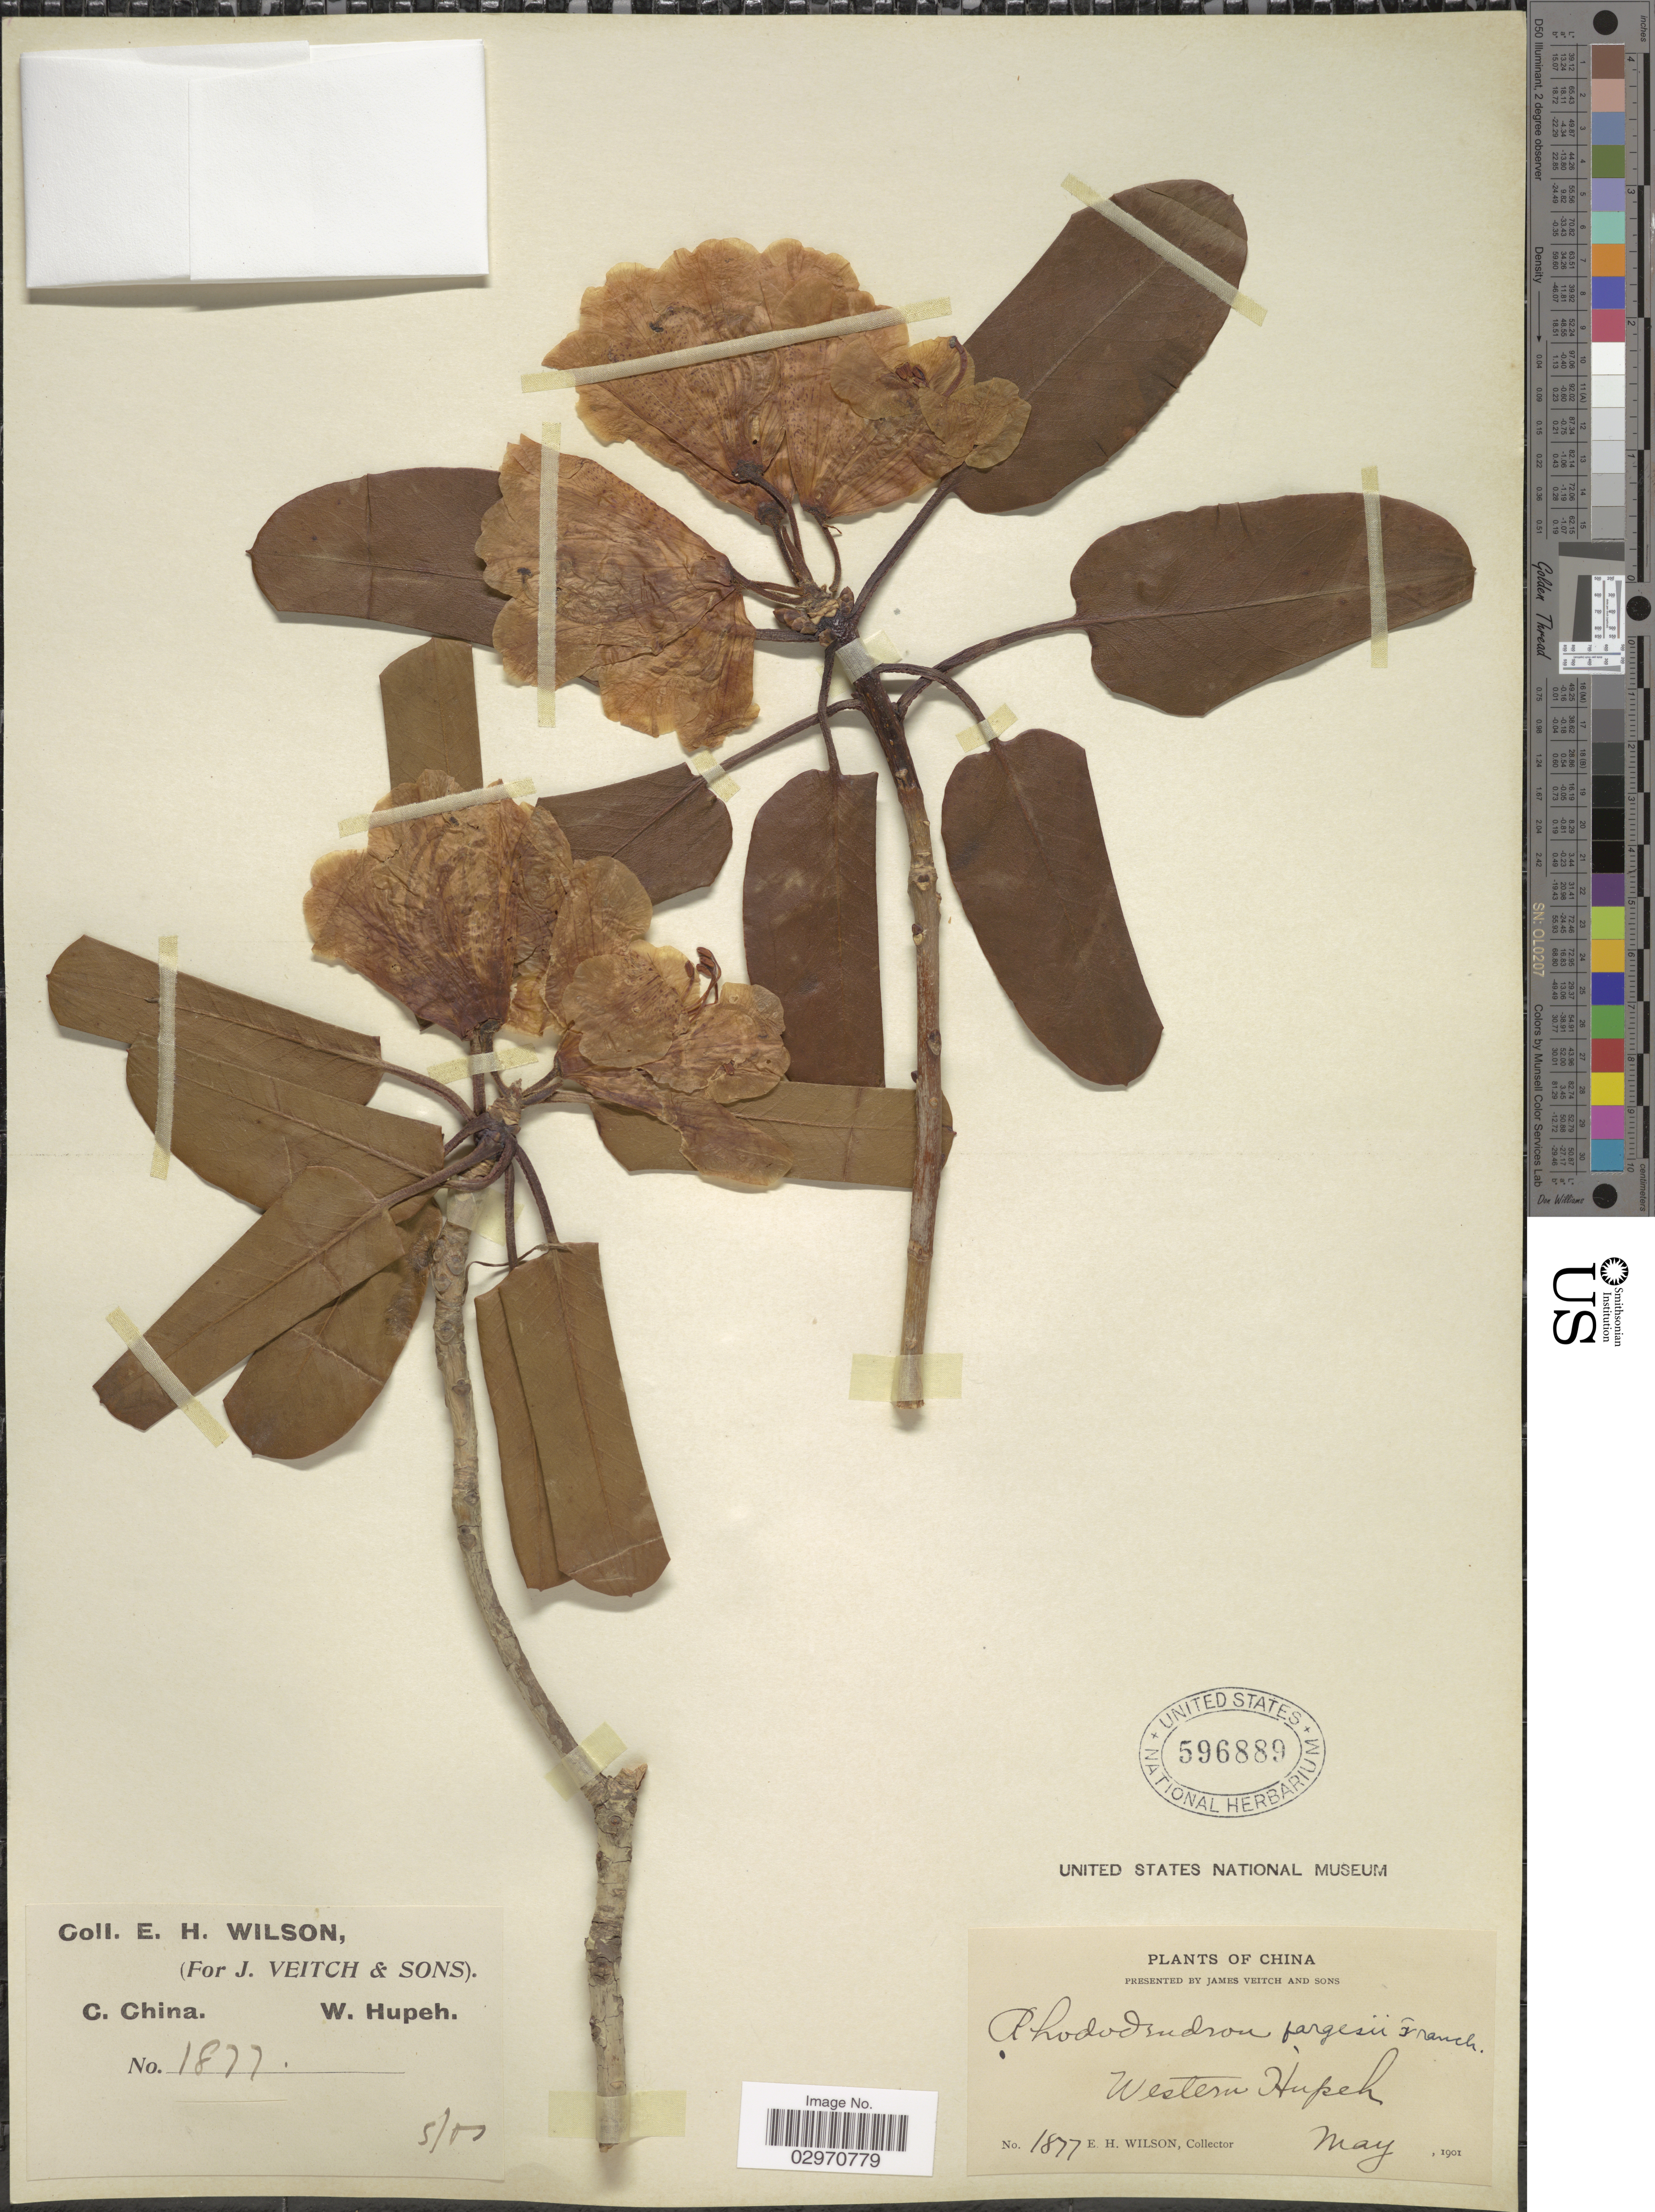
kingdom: Plantae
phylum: Tracheophyta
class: Magnoliopsida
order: Ericales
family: Ericaceae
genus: Rhododendron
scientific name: Rhododendron fargesii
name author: Franch.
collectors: E. Wilson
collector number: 1877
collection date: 1901-05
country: China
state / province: Hubei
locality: C. China, Western Hupeh.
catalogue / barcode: US 596889